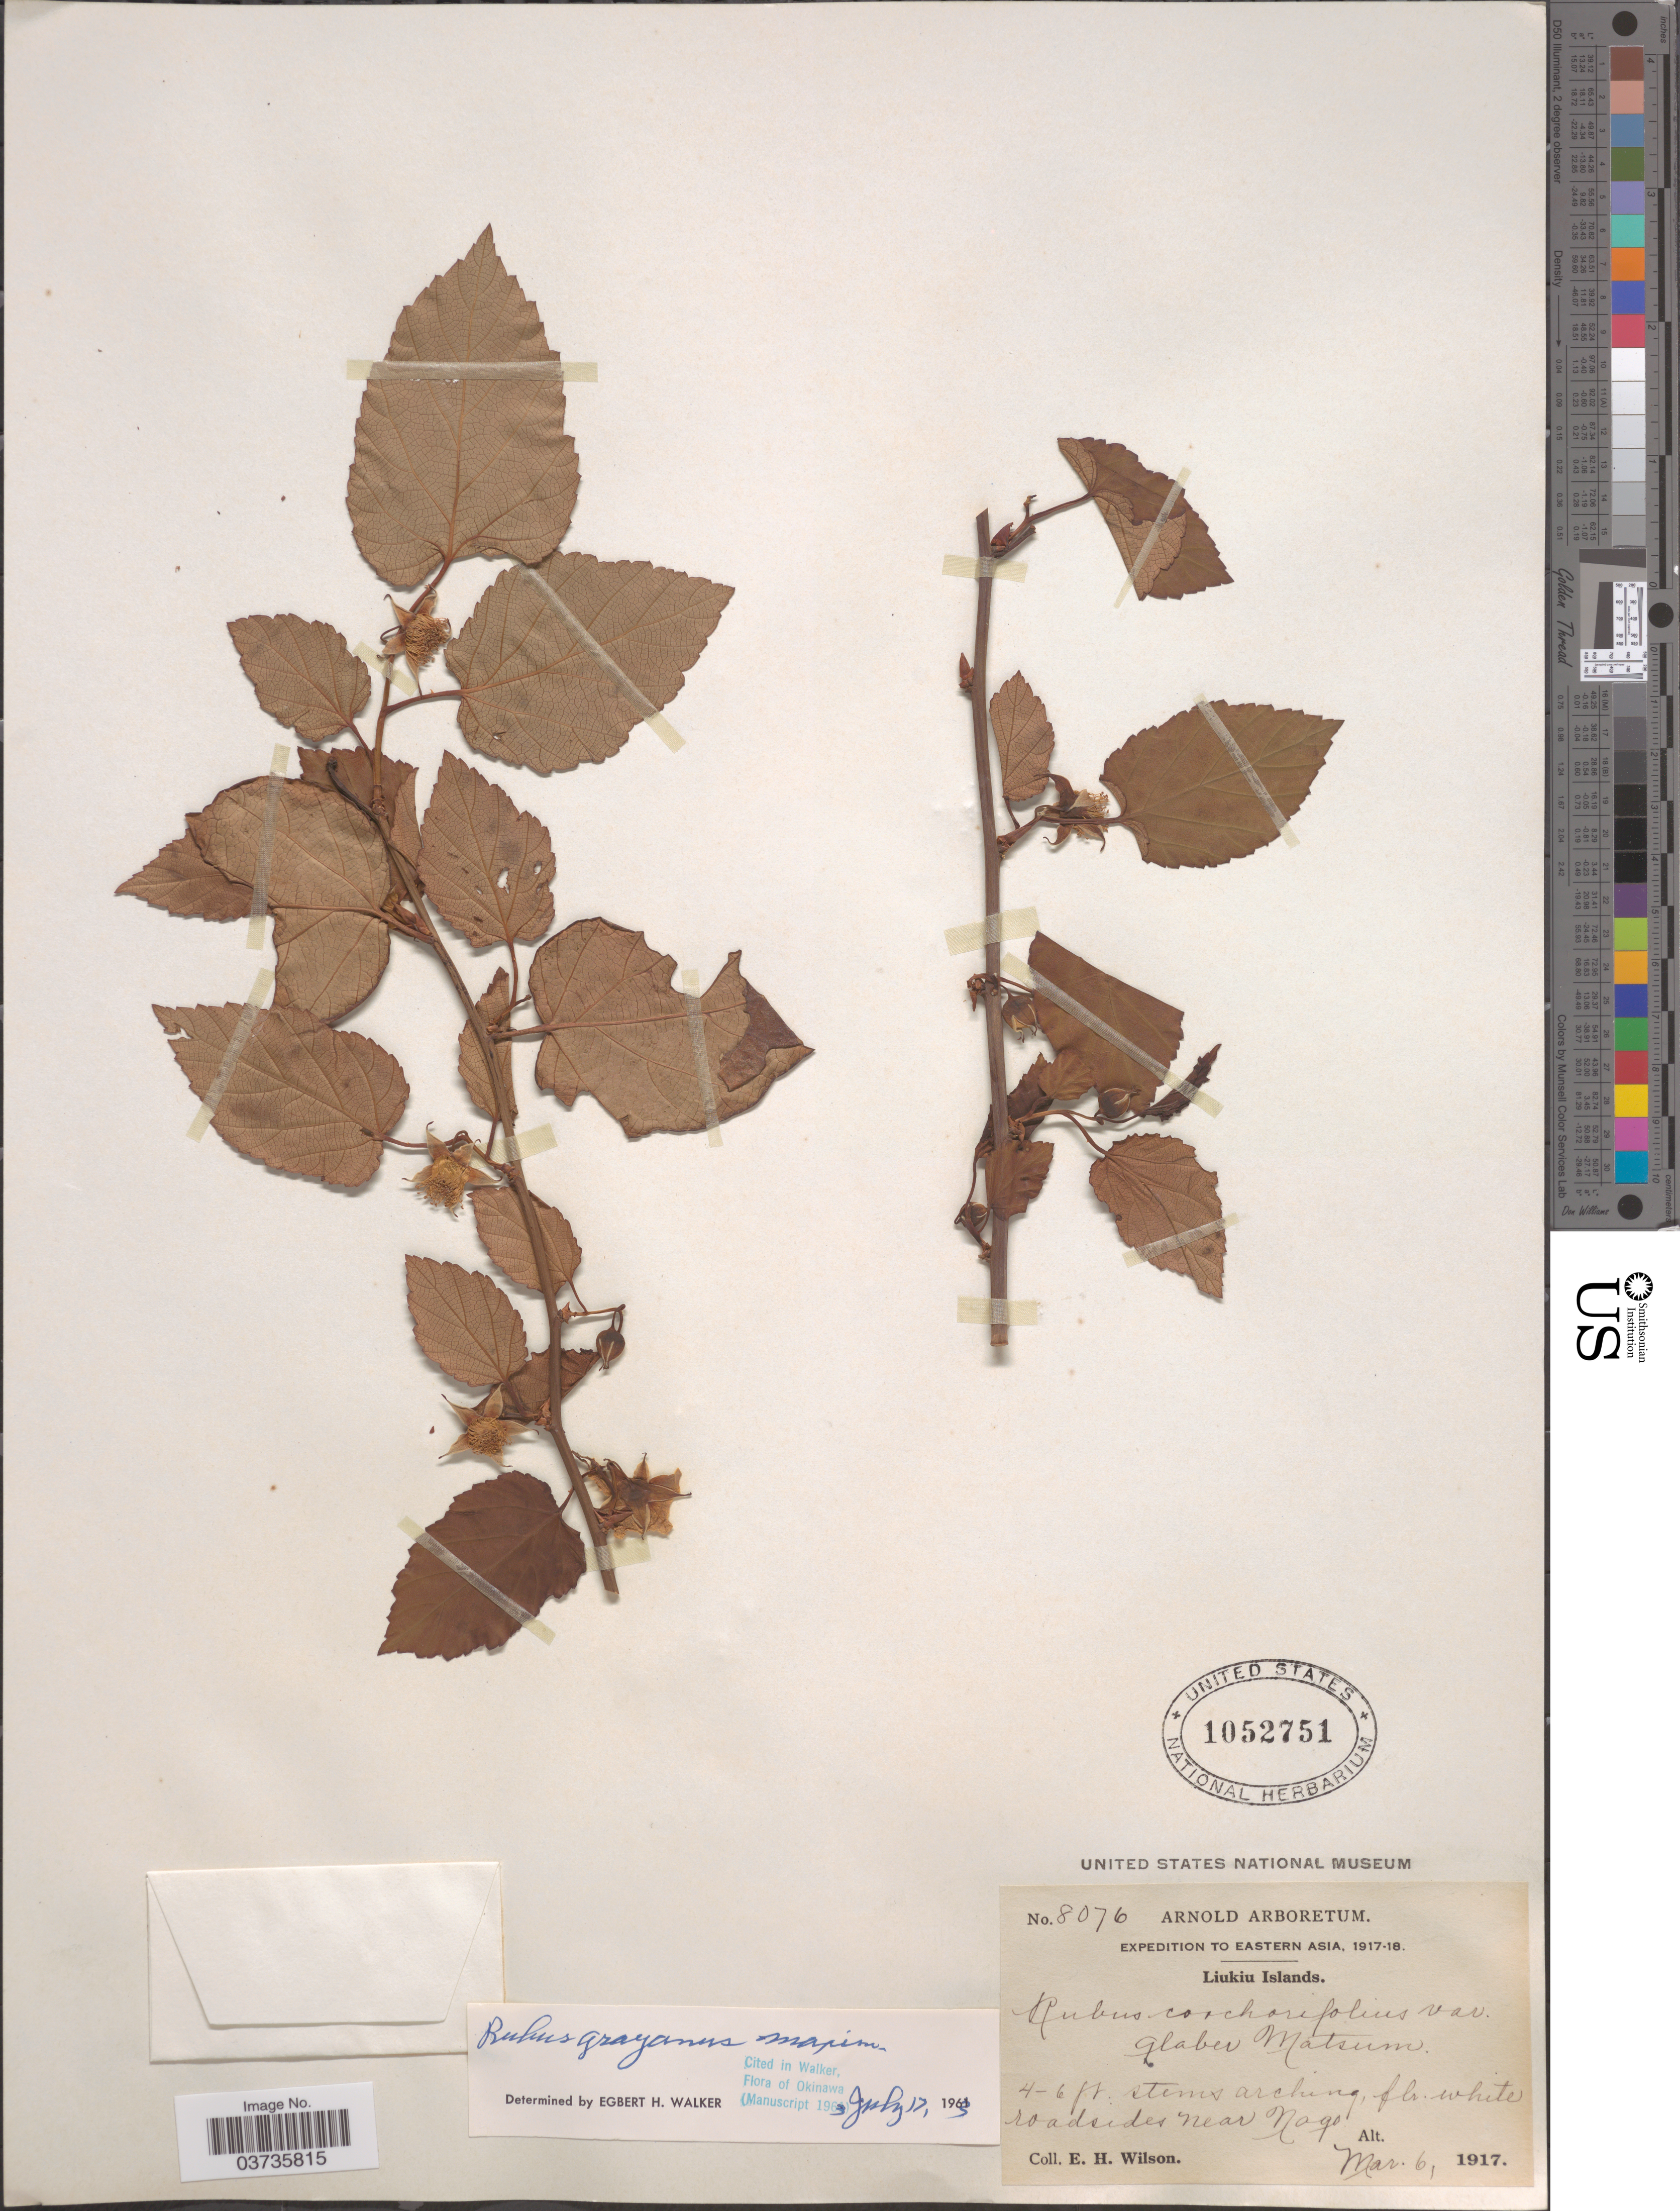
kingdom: Plantae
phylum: Tracheophyta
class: Magnoliopsida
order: Rosales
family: Rosaceae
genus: Rubus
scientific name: Rubus grayanus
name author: Maxim.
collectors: E. Wilson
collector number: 8076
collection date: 1917-03-06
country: Japan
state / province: Okinawa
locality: Eastern Asia. Liukiu Islands. Roadsides near Nogo.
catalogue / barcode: US 1052751